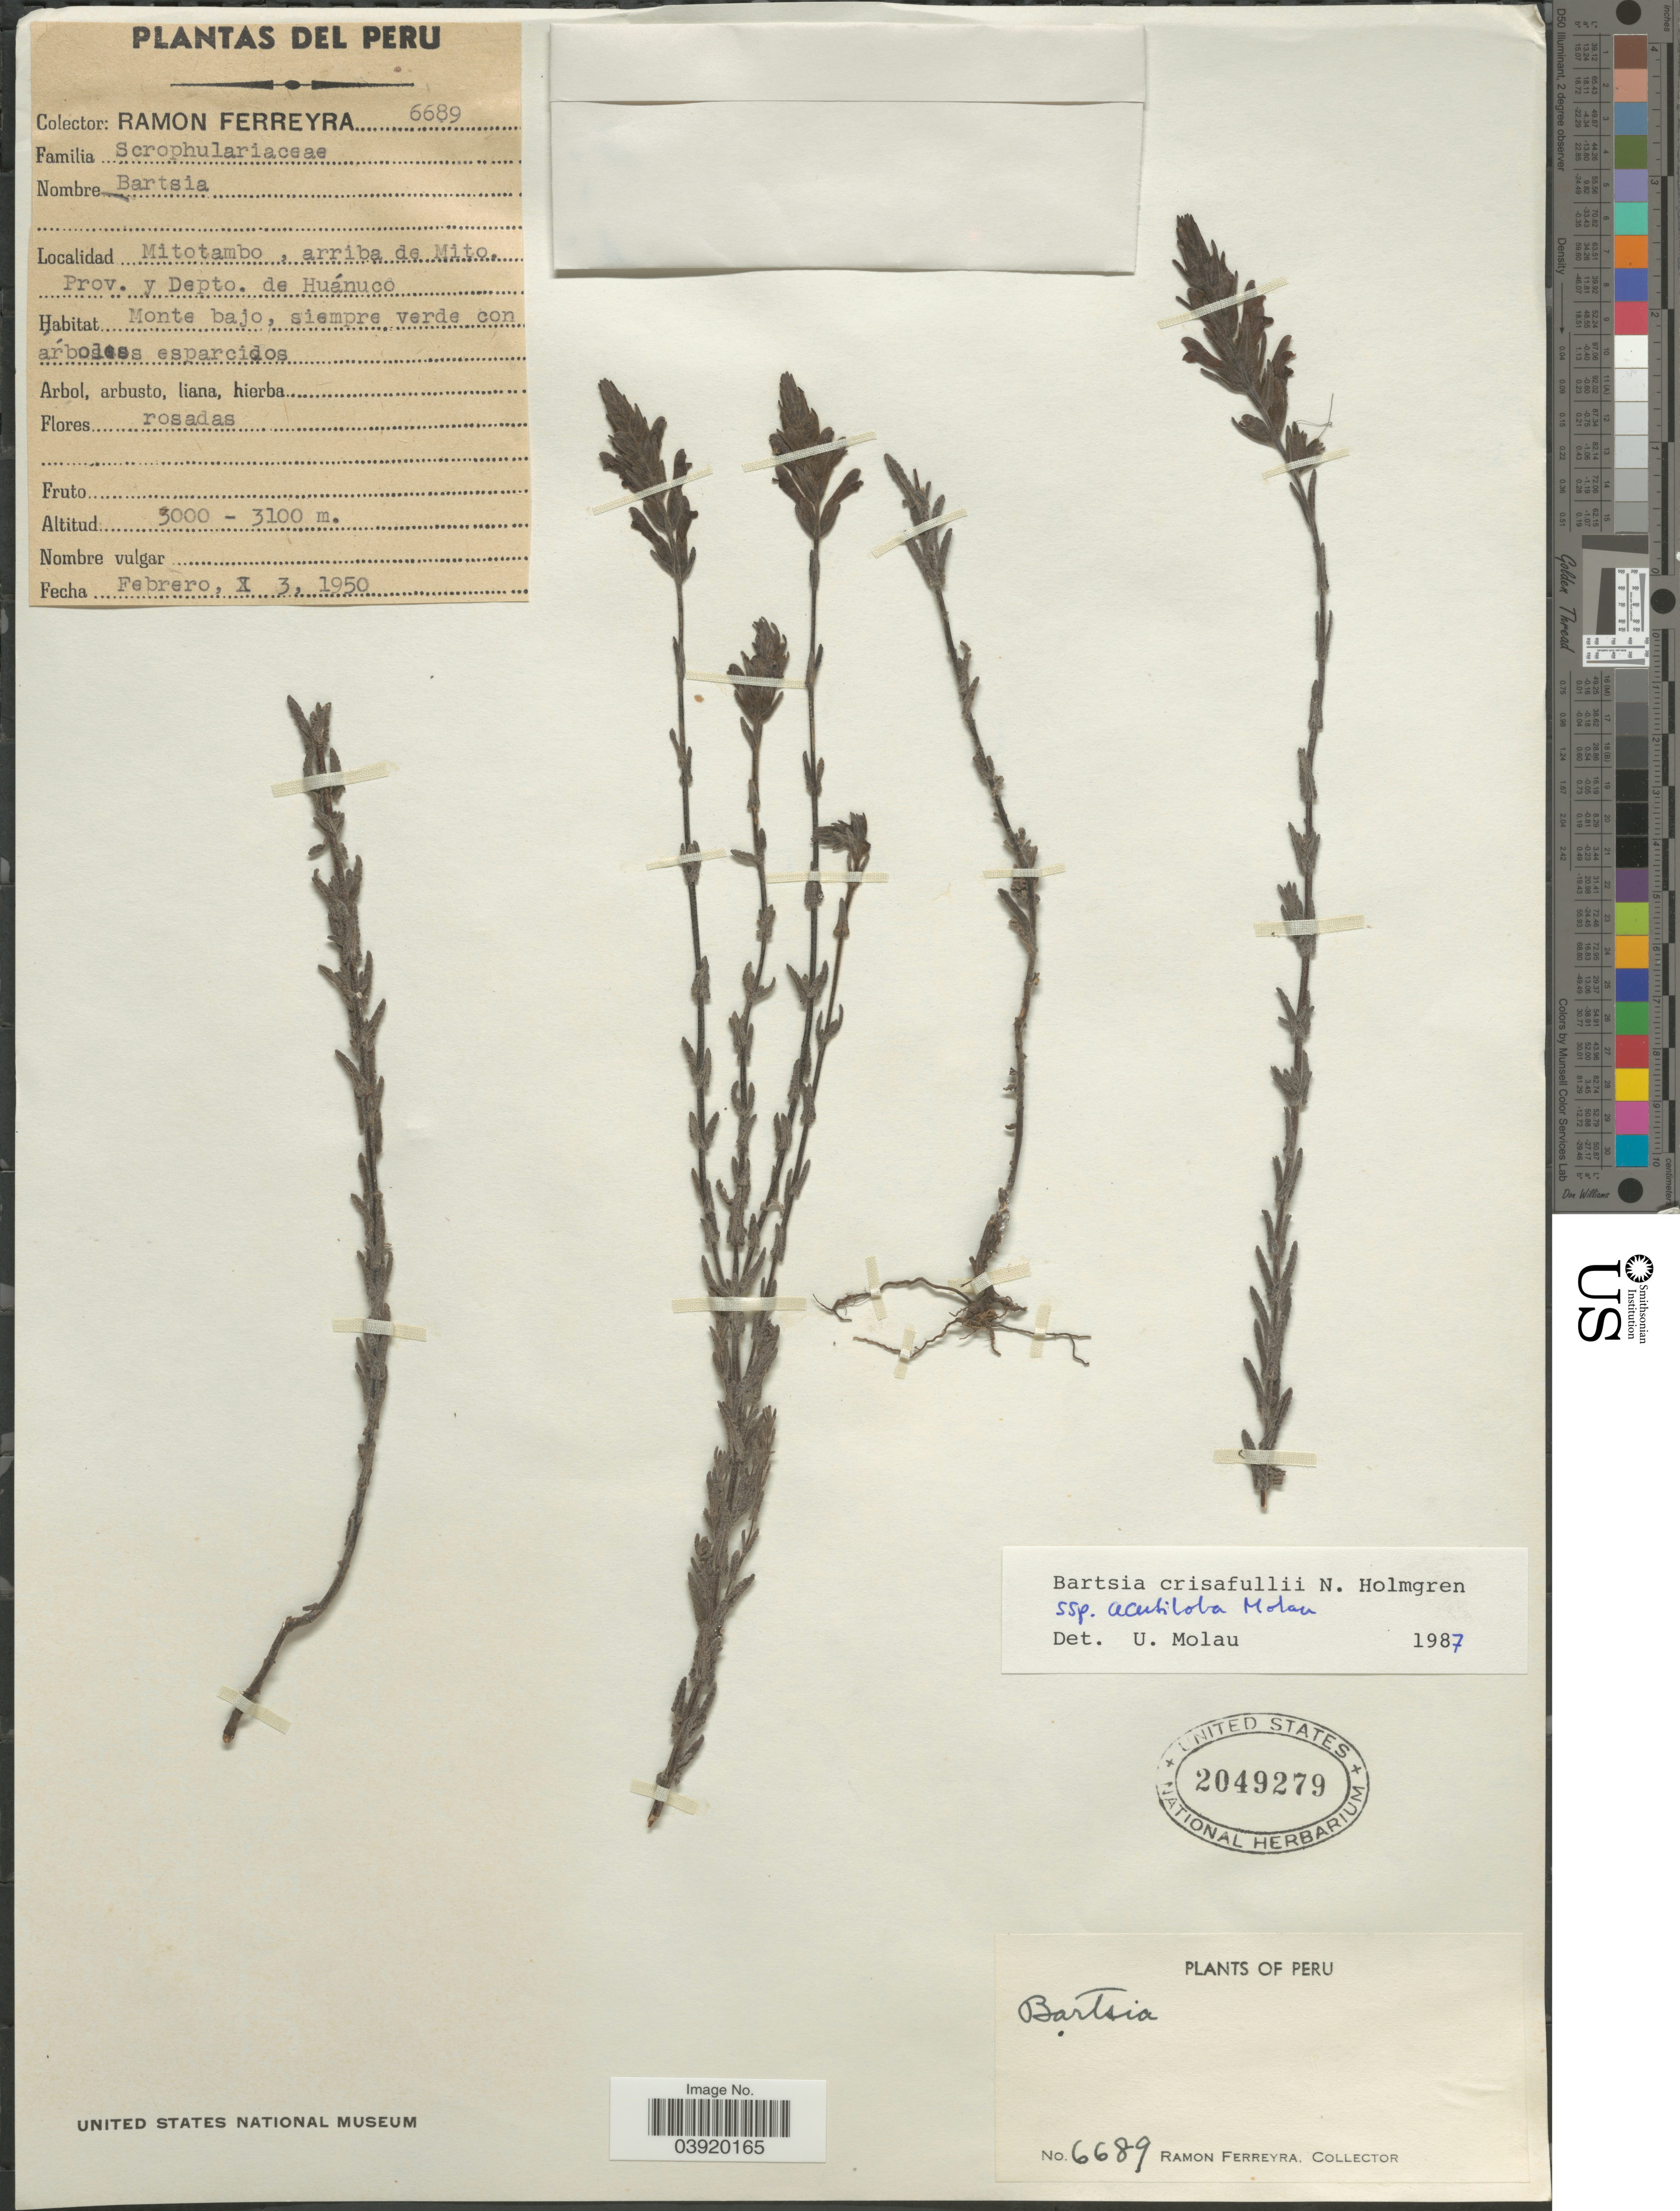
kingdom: Plantae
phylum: Tracheophyta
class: Magnoliopsida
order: Lamiales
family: Orobanchaceae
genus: Bartsia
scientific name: Bartsia crisafullii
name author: N.H. Holmgren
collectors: R. A. Ferreyra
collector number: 6689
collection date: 1950-02-03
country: Peru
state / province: Huánuco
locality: Mitotambo, arriba de Mito. Prov. y Depto. de Huánuco.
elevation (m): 3000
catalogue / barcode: US 2049279